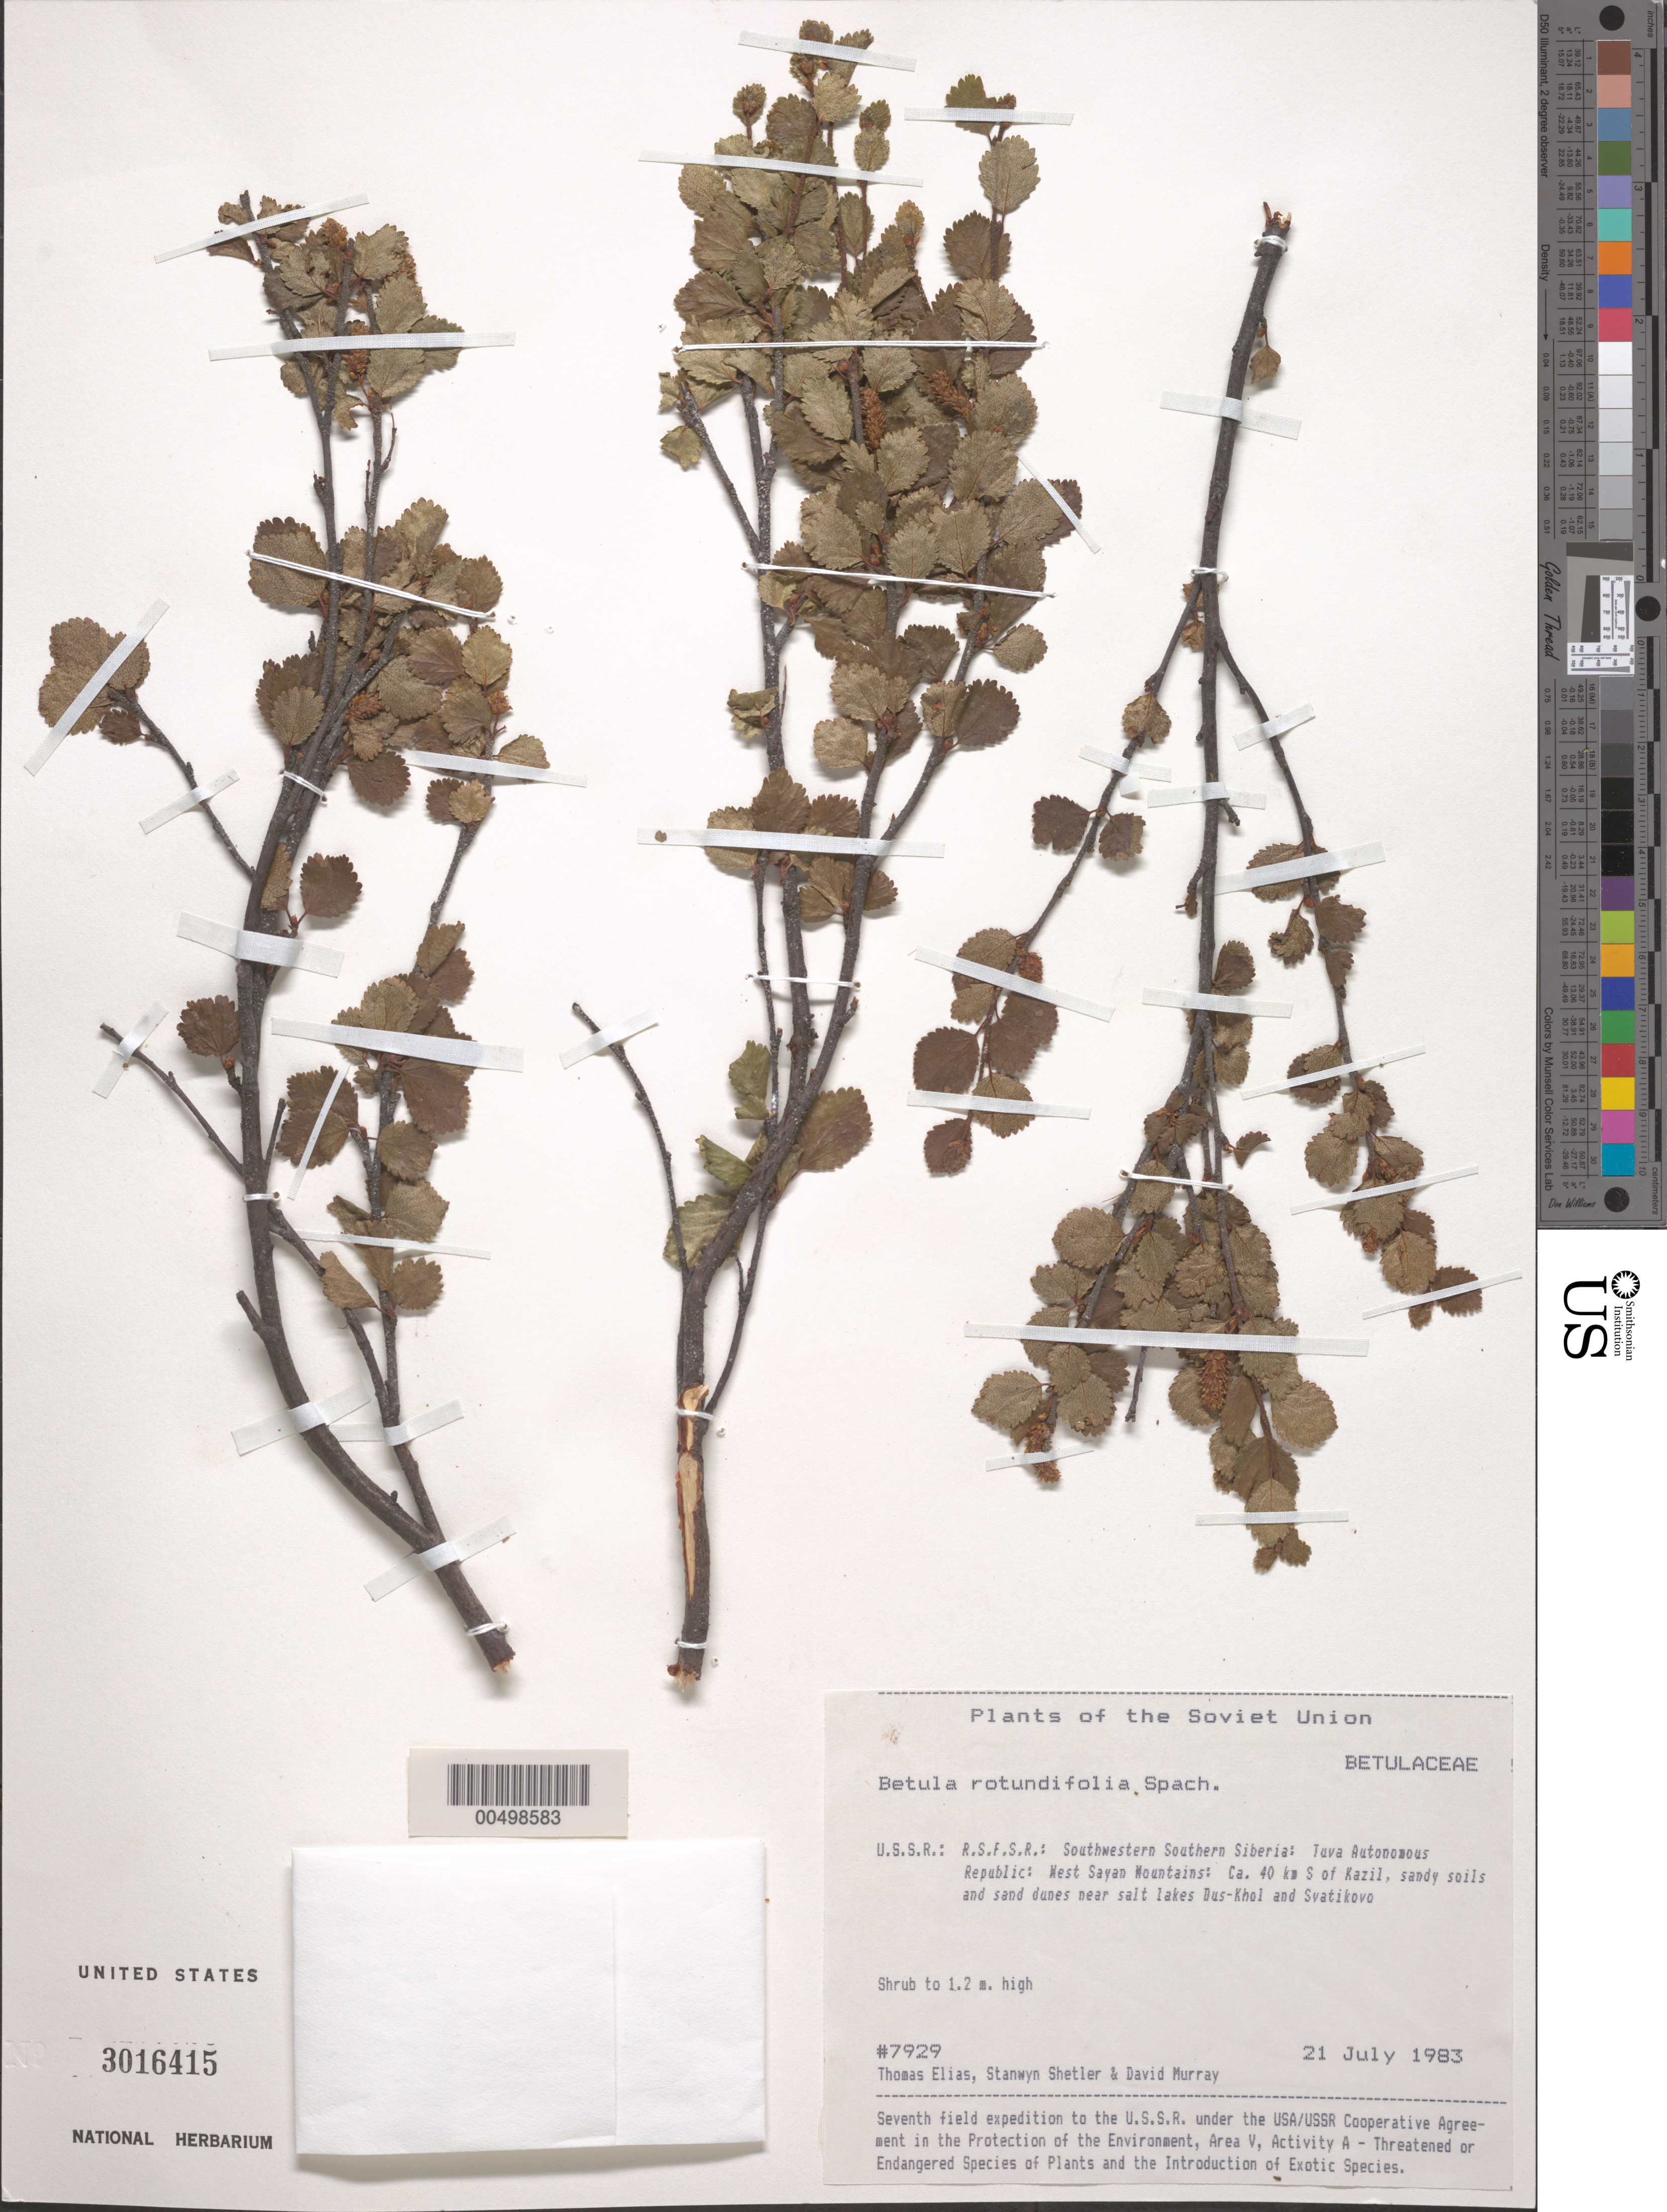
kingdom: Plantae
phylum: Tracheophyta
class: Magnoliopsida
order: Fagales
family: Betulaceae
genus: Betula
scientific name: Betula rotundifolia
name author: Spach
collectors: T. Elias, S. Shetler & D. F. Murray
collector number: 7929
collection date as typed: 21 Jul 1983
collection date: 1983-07-21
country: Russian Federation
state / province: Tuva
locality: West Sayan Mountains, ca. 40 km S of Kazil [Kyzyl], near salt lakes Dus-Khol and Svatikovo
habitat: sandy soils and sand dunes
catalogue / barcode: US 3016415